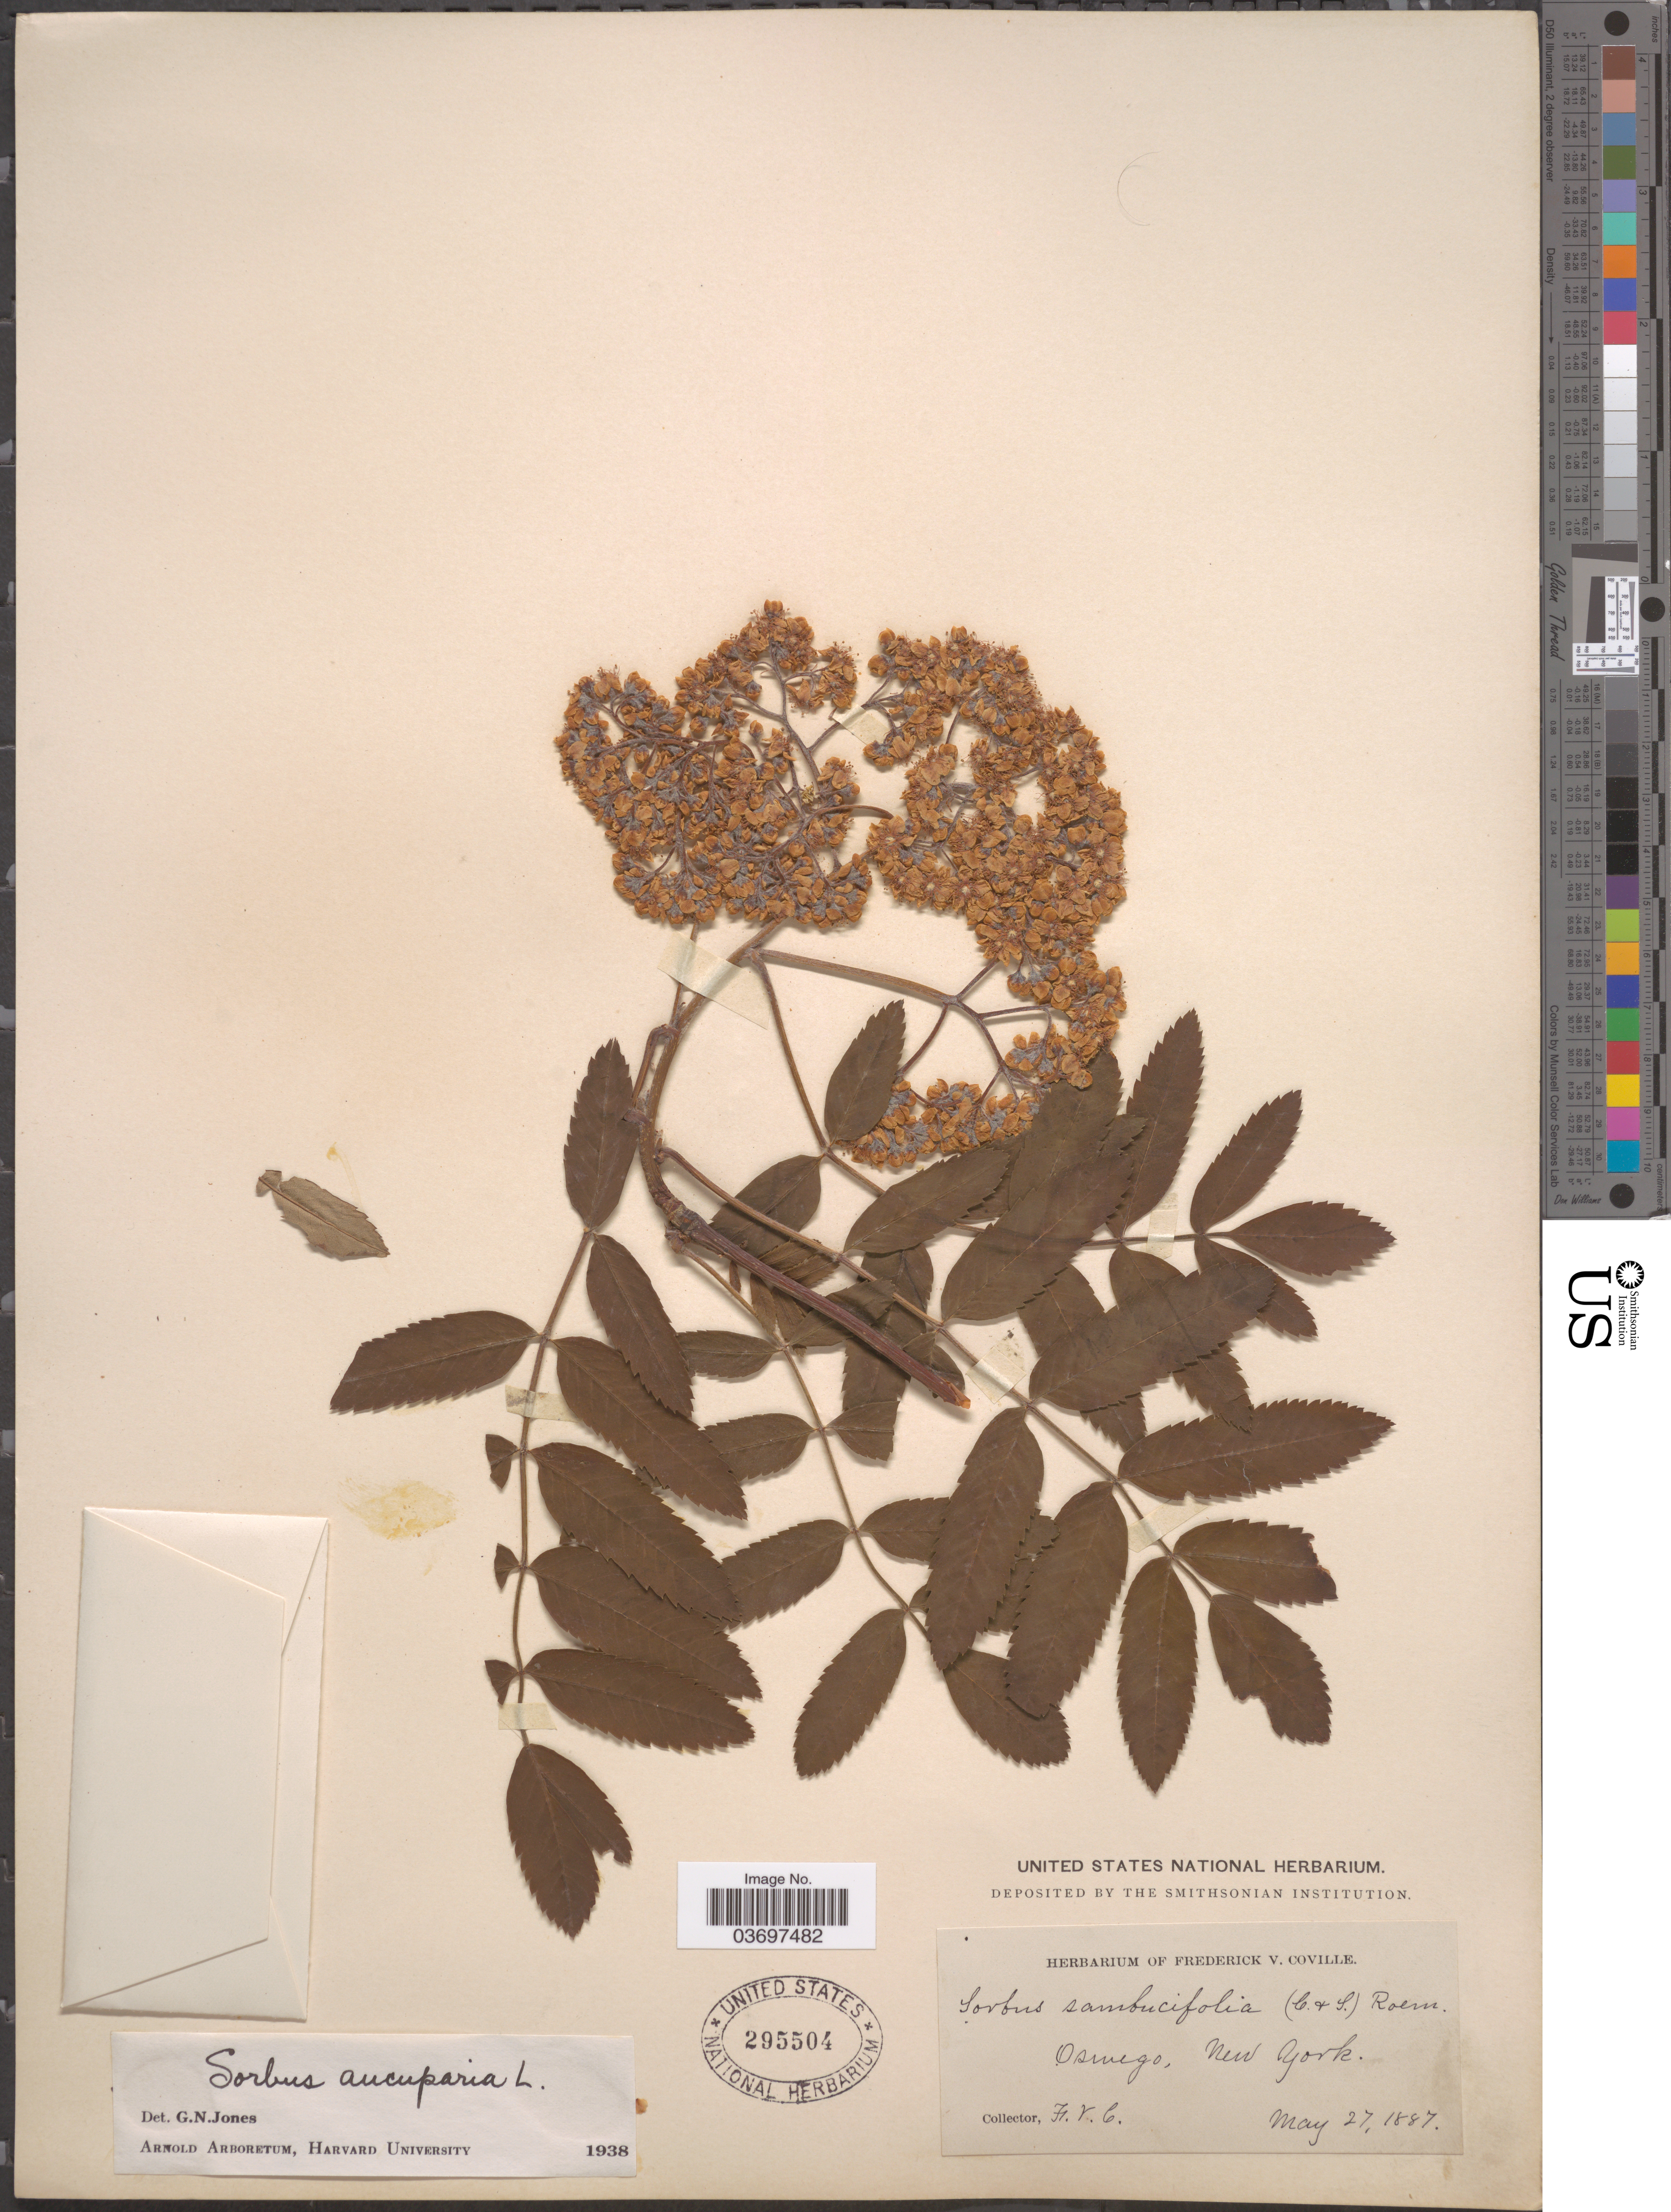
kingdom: Plantae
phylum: Tracheophyta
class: Magnoliopsida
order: Rosales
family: Rosaceae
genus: Sorbus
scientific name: Sorbus aucuparia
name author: L.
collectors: F. V. Coville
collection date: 1887-05-27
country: United States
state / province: New York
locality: Osmego.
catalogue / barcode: US 295504